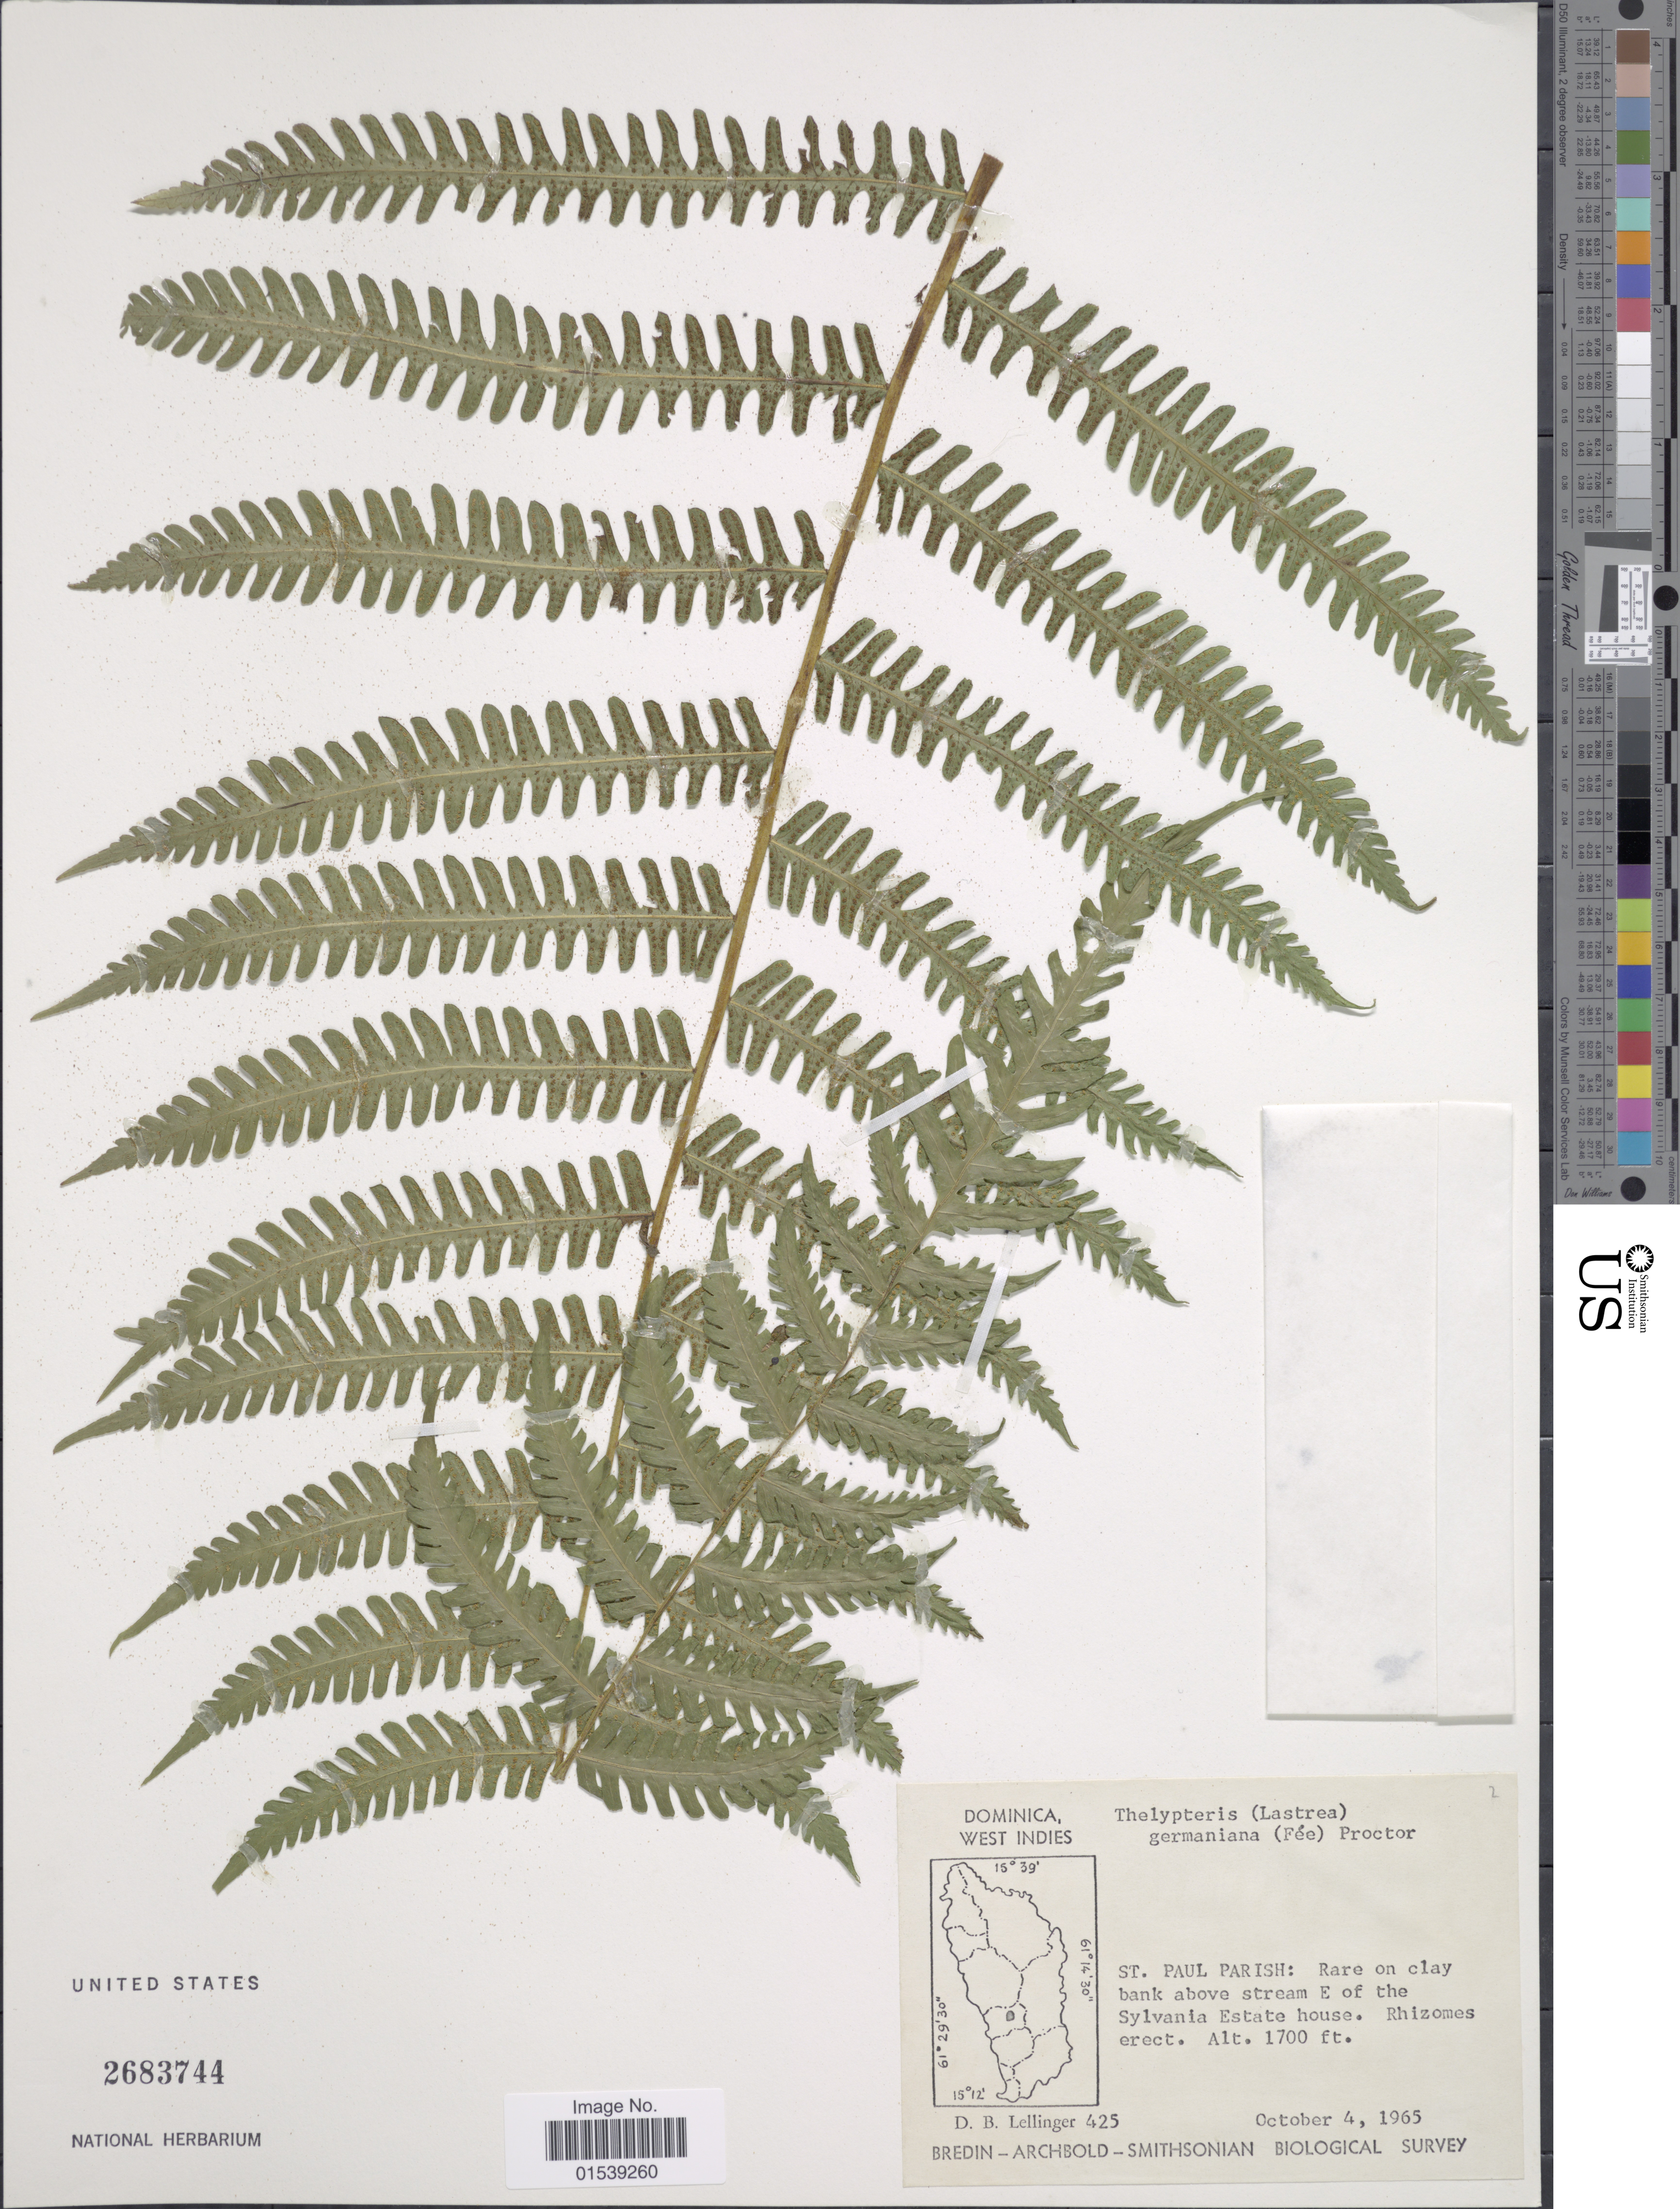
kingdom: Plantae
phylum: Tracheophyta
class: Polypodiopsida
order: Polypodiales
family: Thelypteridaceae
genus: Amauropelta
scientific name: Amauropelta germaniana (Fée) comb. nov., ined. 2015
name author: (Fée)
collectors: D. B. Lellinger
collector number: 425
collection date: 1965-10-04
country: Dominica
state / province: St. Paul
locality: West Indies, St. Paul Parish: rare on clay bank above stream E of the Sylvania Estate house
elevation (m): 518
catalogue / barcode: US 2683744